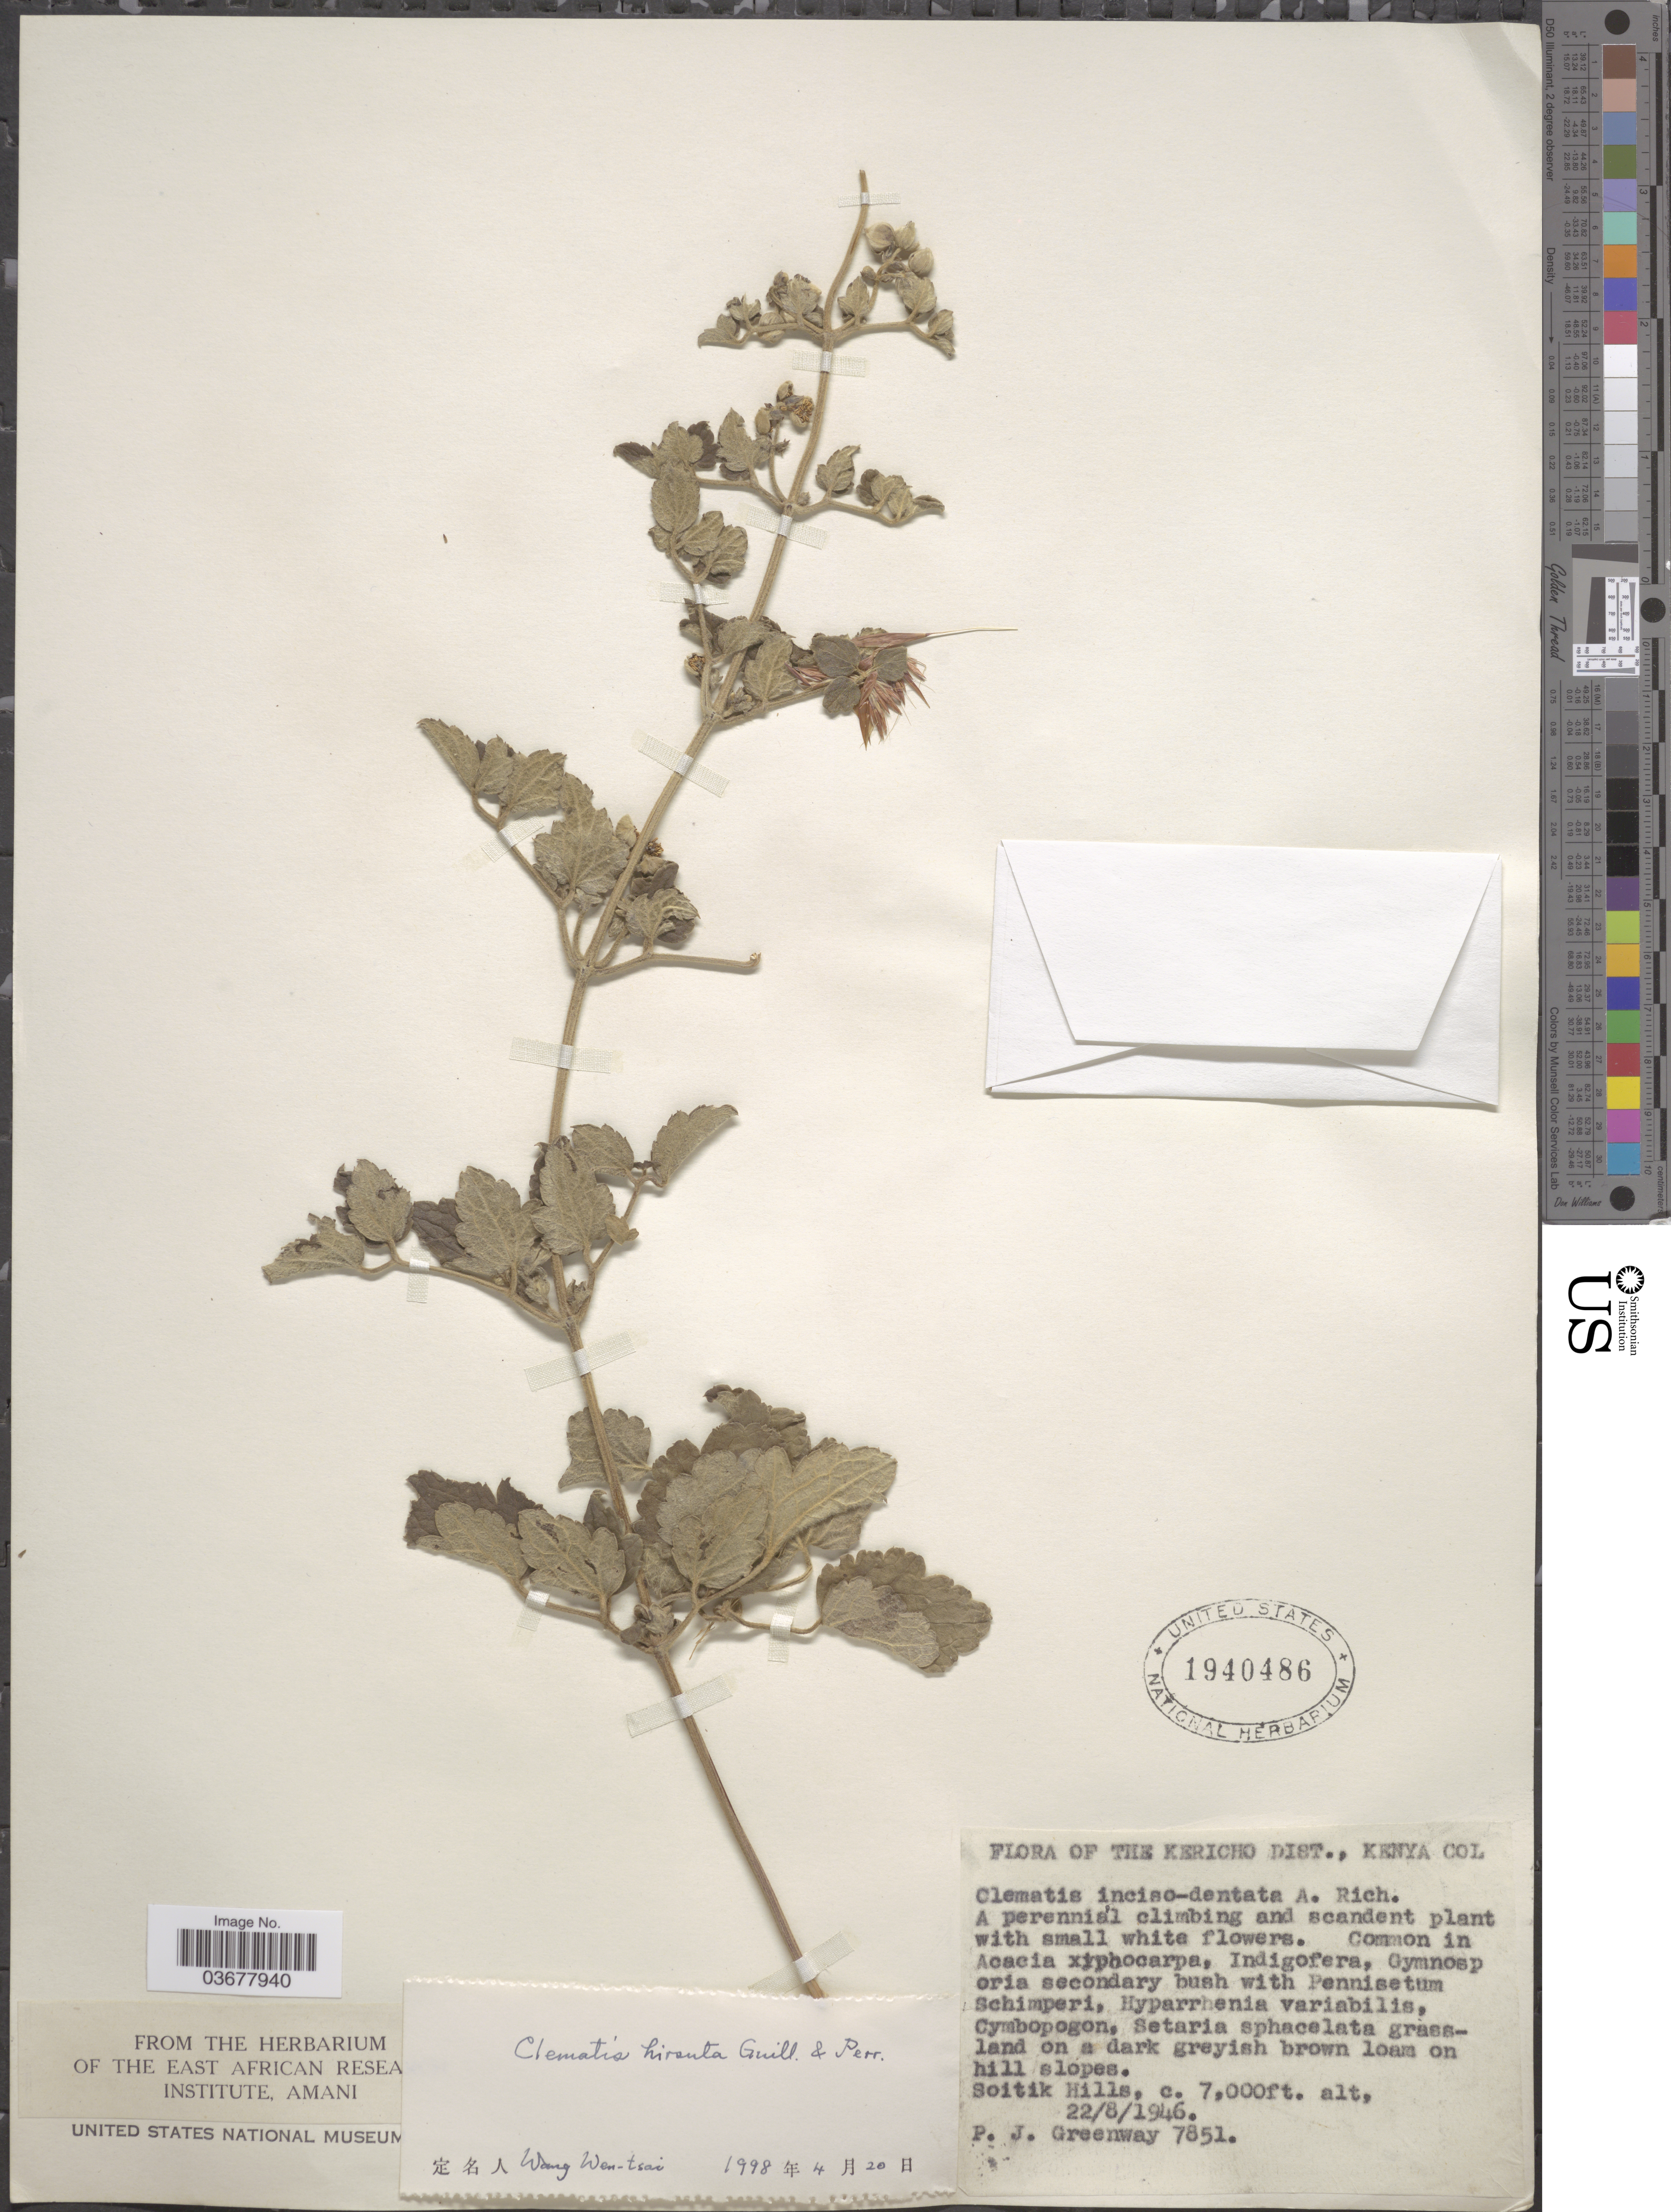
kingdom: Plantae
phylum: Tracheophyta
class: Magnoliopsida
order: Ranunculales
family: Ranunculaceae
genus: Clematis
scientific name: Clematis hirsuta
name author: Guill. & Perr.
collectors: P. J. Greenway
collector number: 7851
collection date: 1946-08-22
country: Kenya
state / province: Kericho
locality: The Kericho Dist. Soitik Hills.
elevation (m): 2134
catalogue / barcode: US 1940486